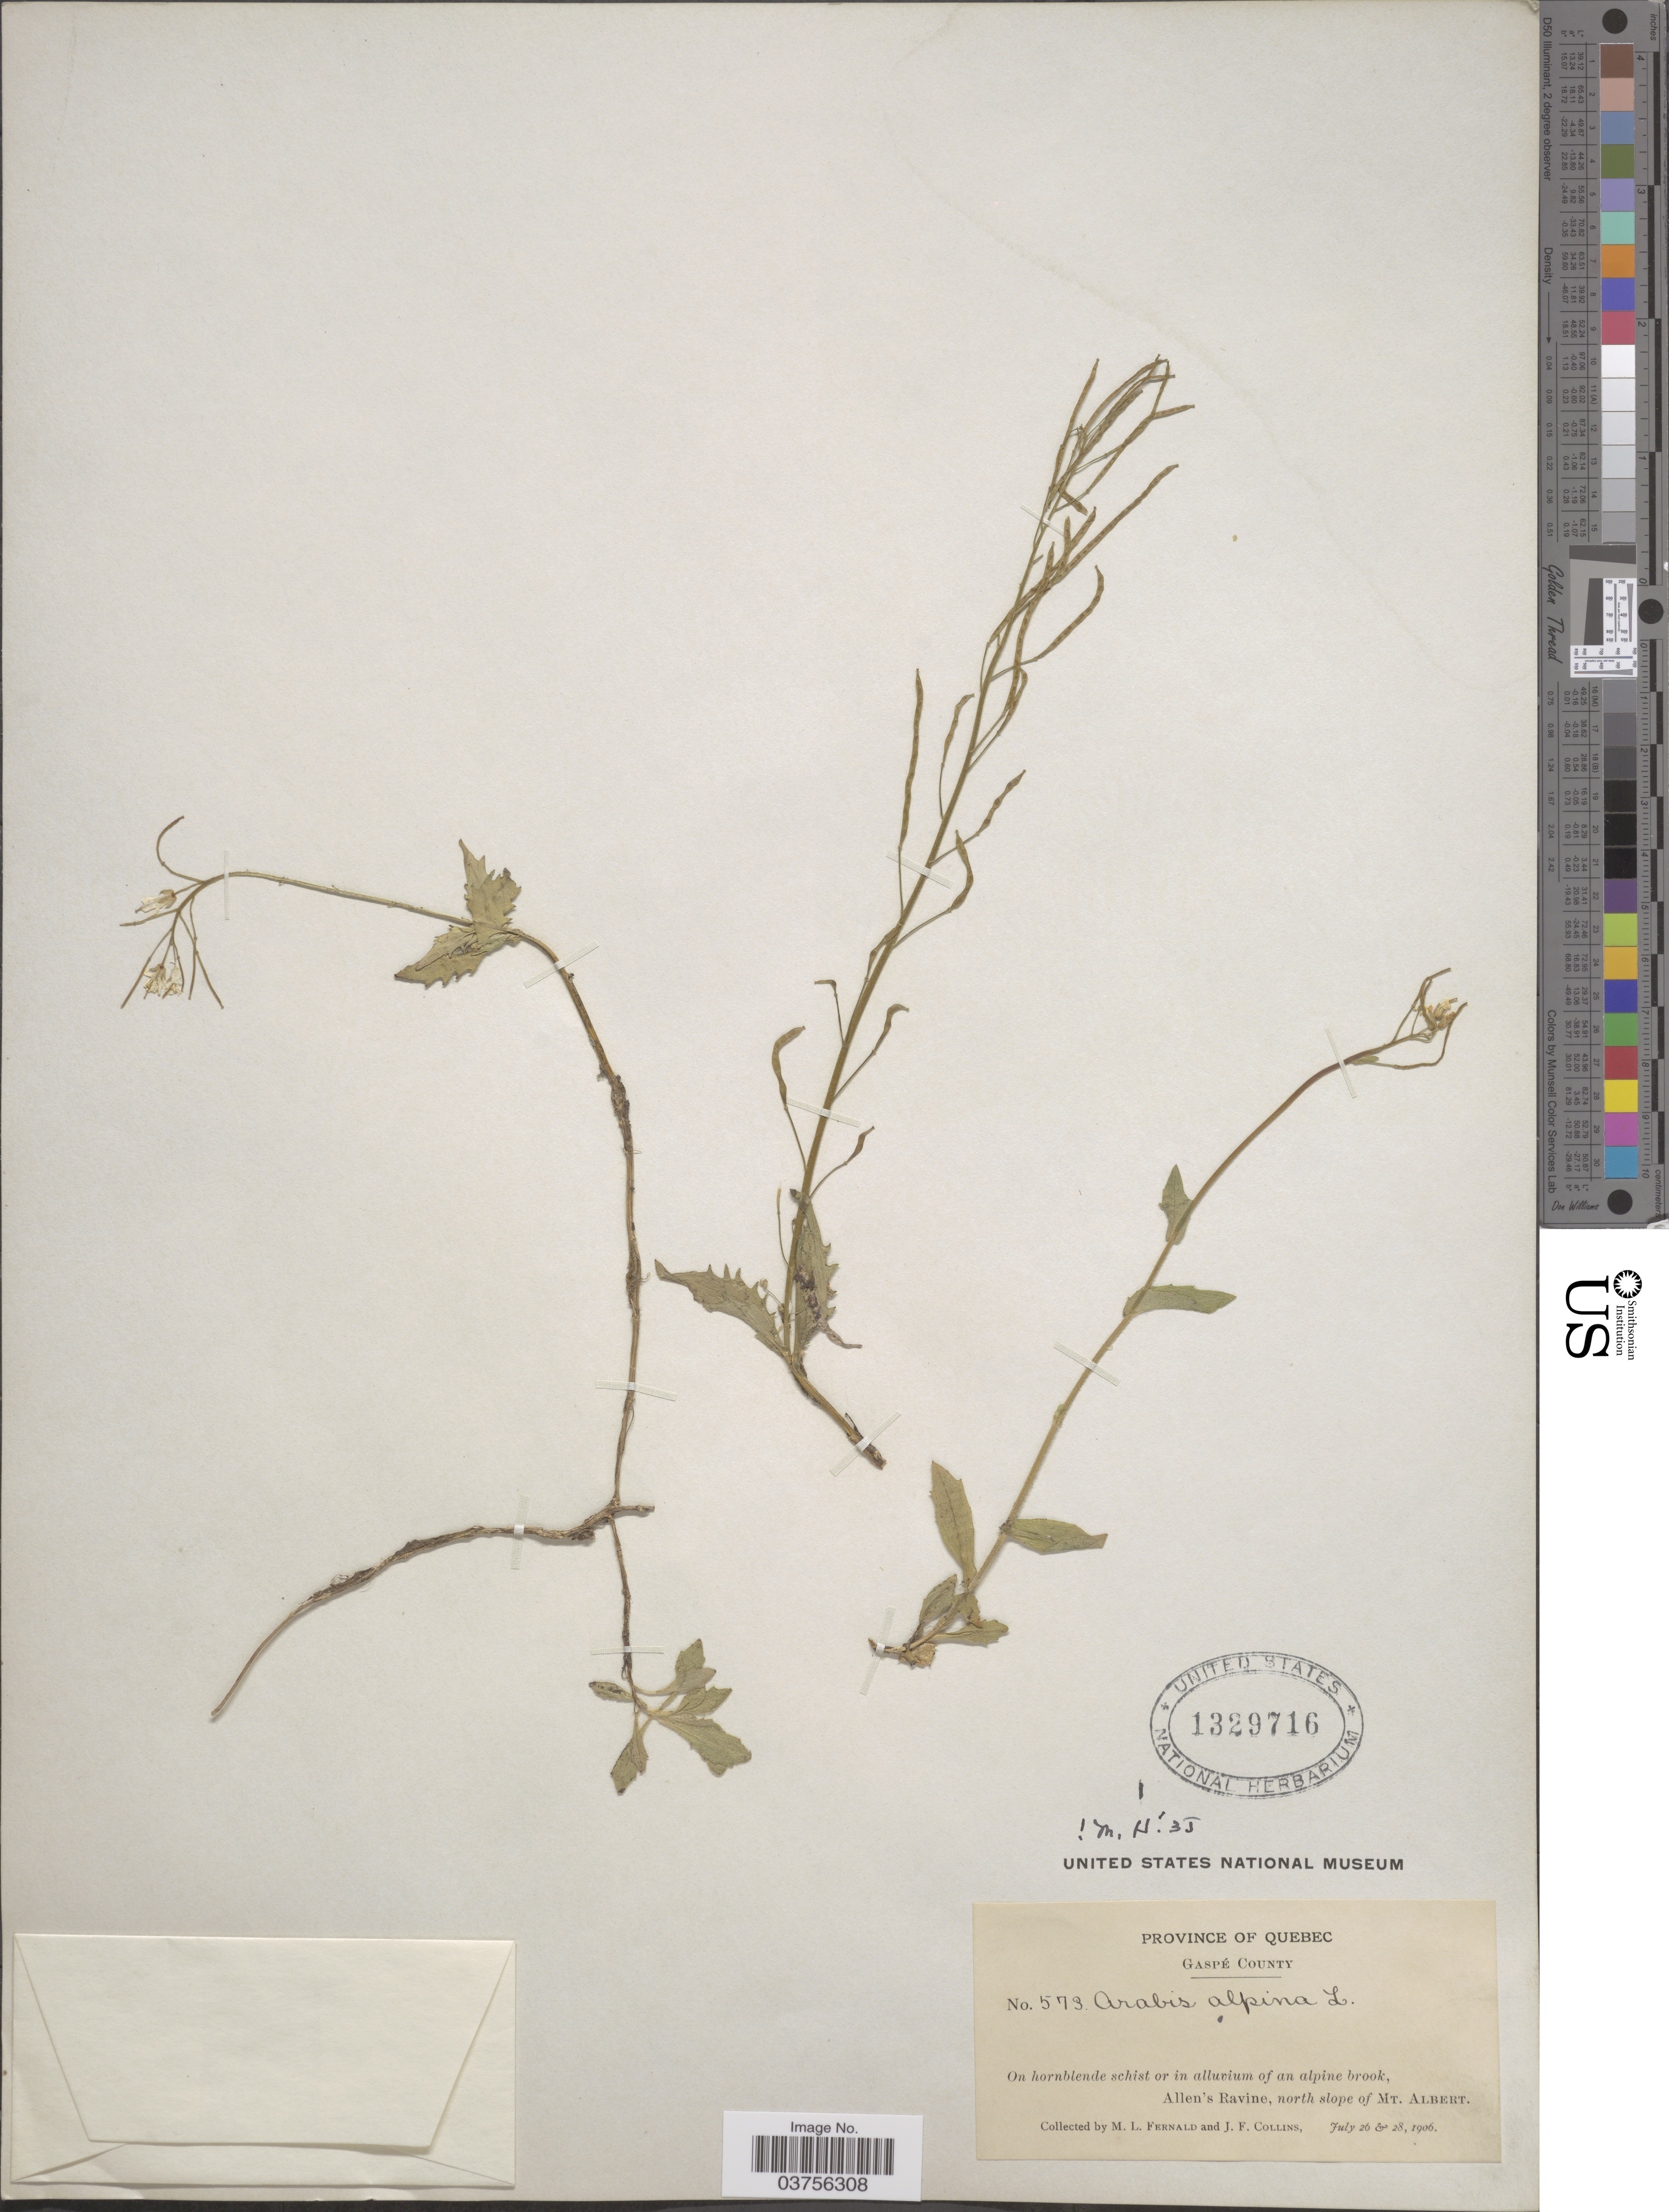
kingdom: Plantae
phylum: Tracheophyta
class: Magnoliopsida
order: Brassicales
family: Brassicaceae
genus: Arabis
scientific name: Arabis alpina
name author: L.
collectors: M. L. Fernald & J. Collins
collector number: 573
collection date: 1906-07-26/1906-07-28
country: Canada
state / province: Quebec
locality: Gaspé County. Allen's Ravine, north slope of Mt. Albert.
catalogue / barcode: US 1329716